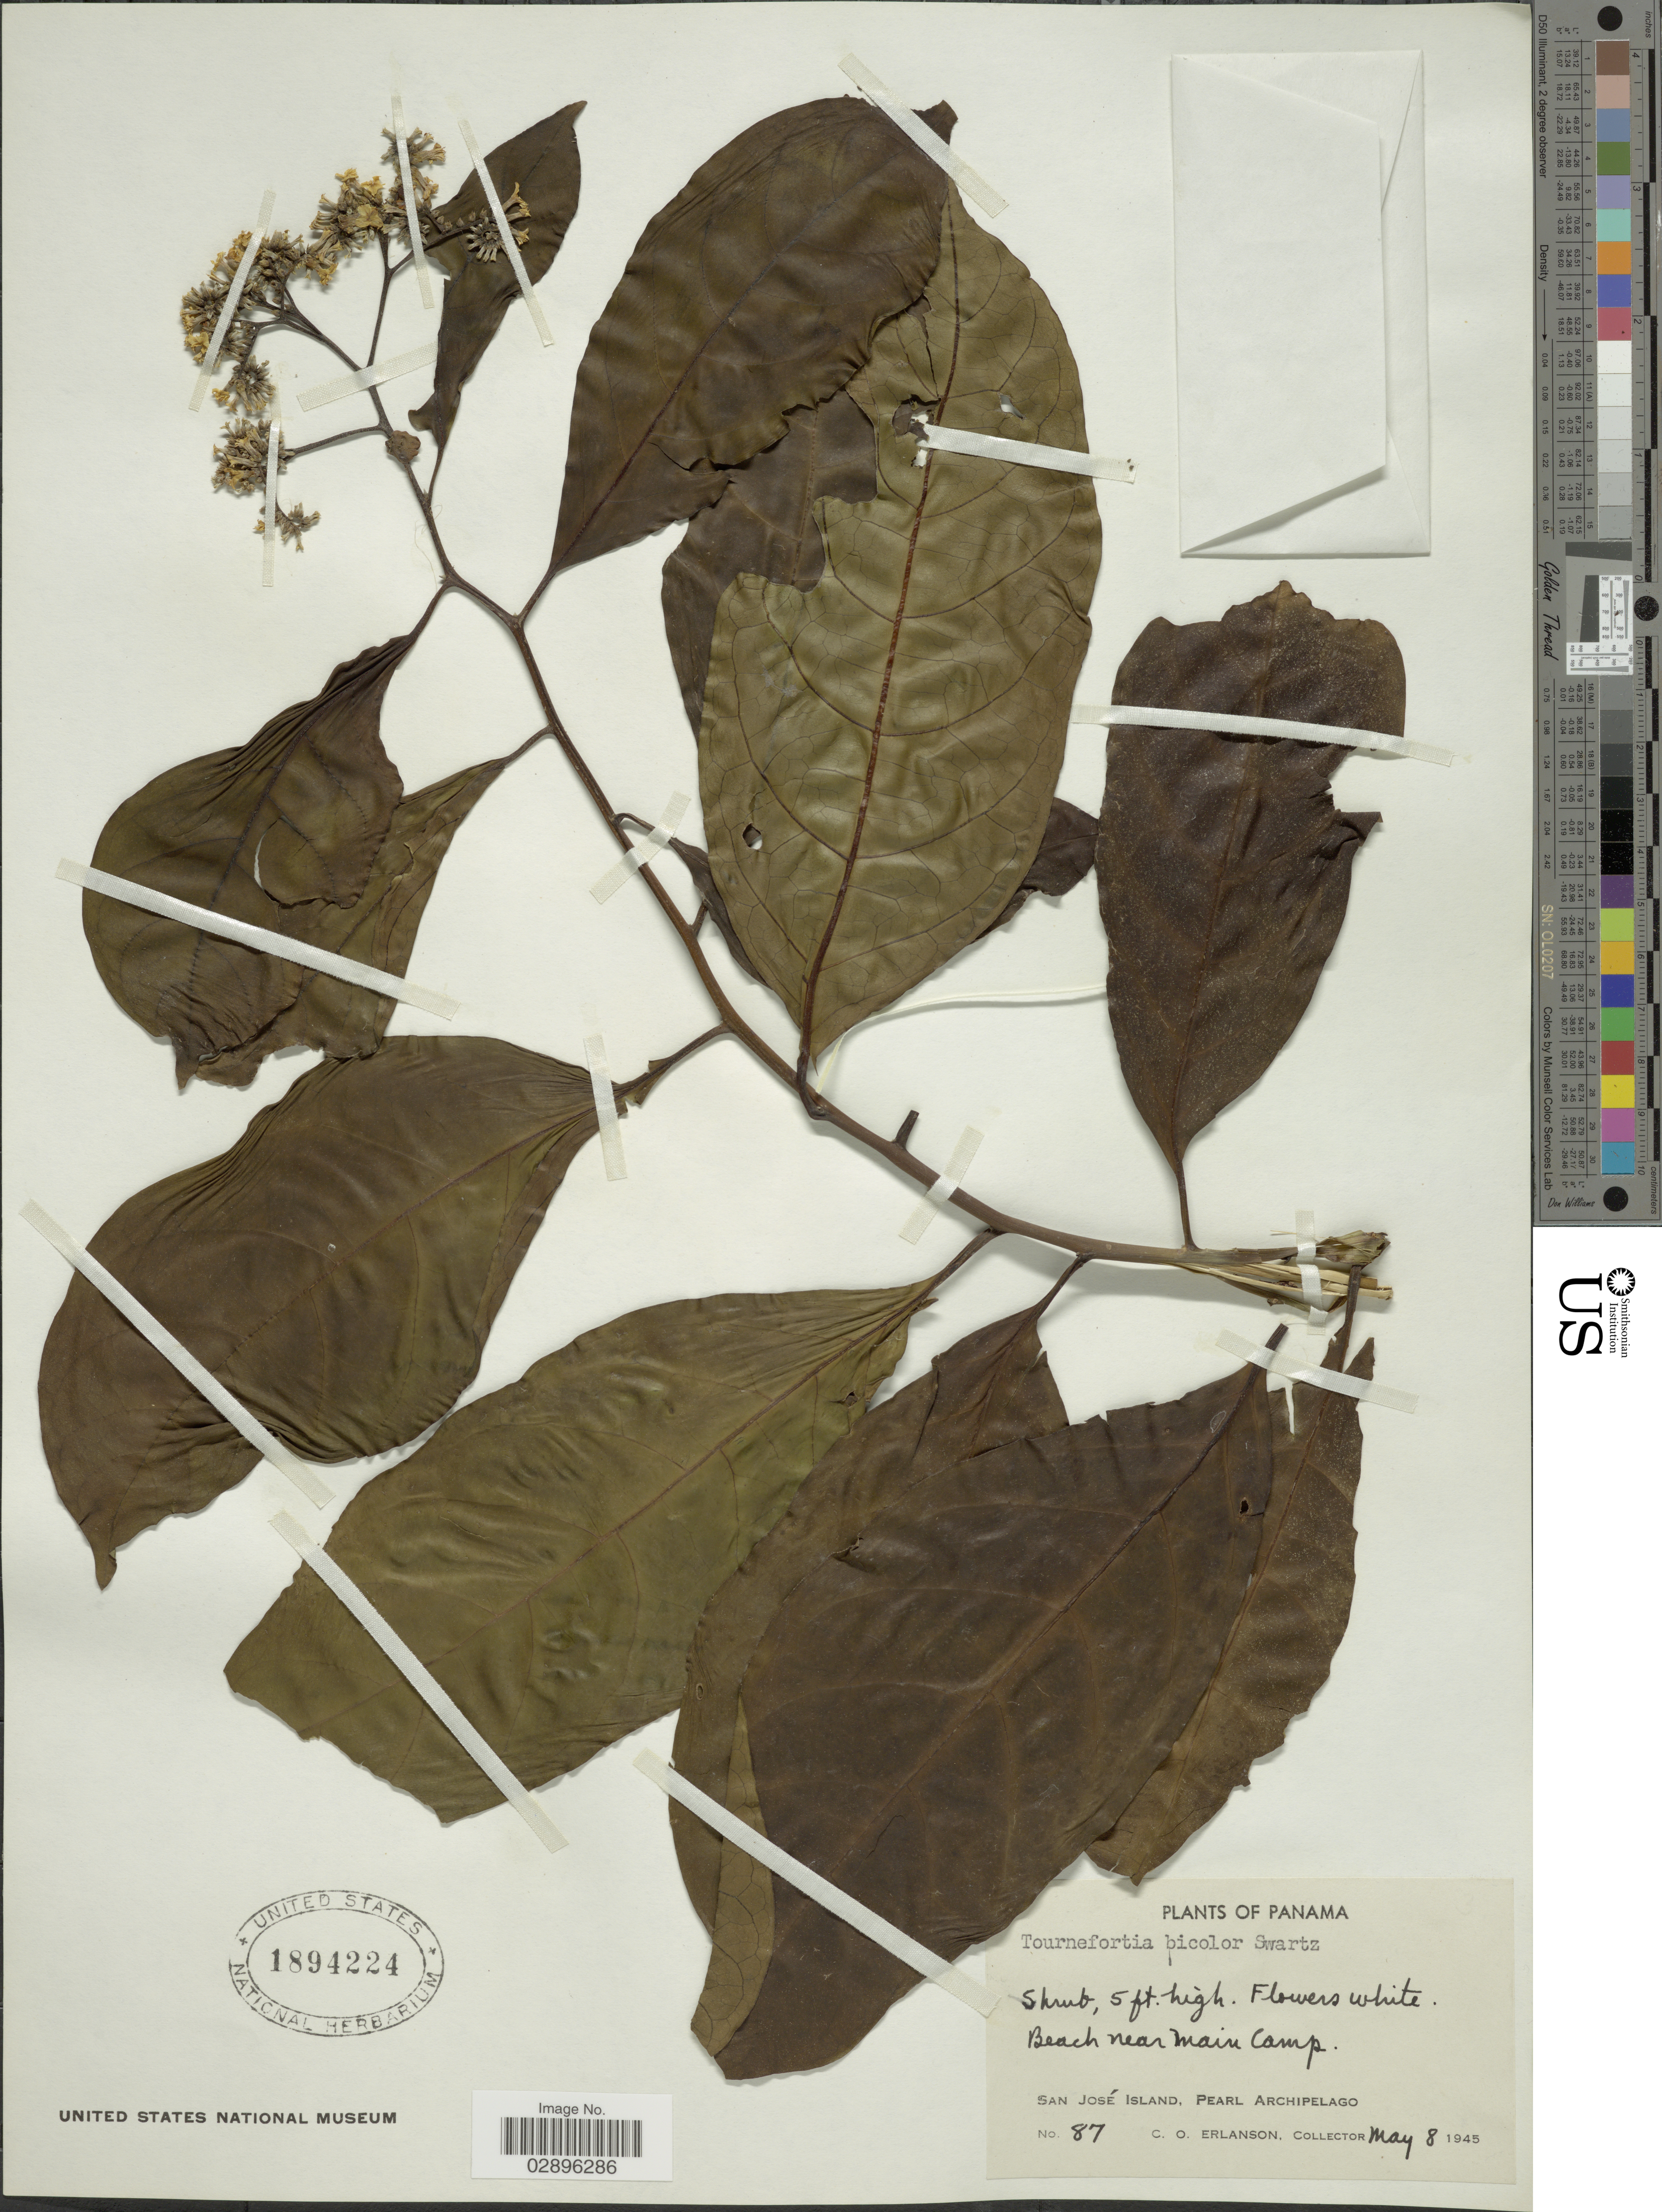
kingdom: Plantae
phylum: Tracheophyta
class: Magnoliopsida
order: Boraginales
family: Heliotropiaceae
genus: Tournefortia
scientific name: Tournefortia bicolor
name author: Sw.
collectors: C. O. Erlanson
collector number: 87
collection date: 1945-05-08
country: Panama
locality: Beach near main camp. San José Island, Pearl Archipelago.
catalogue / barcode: US 1894224